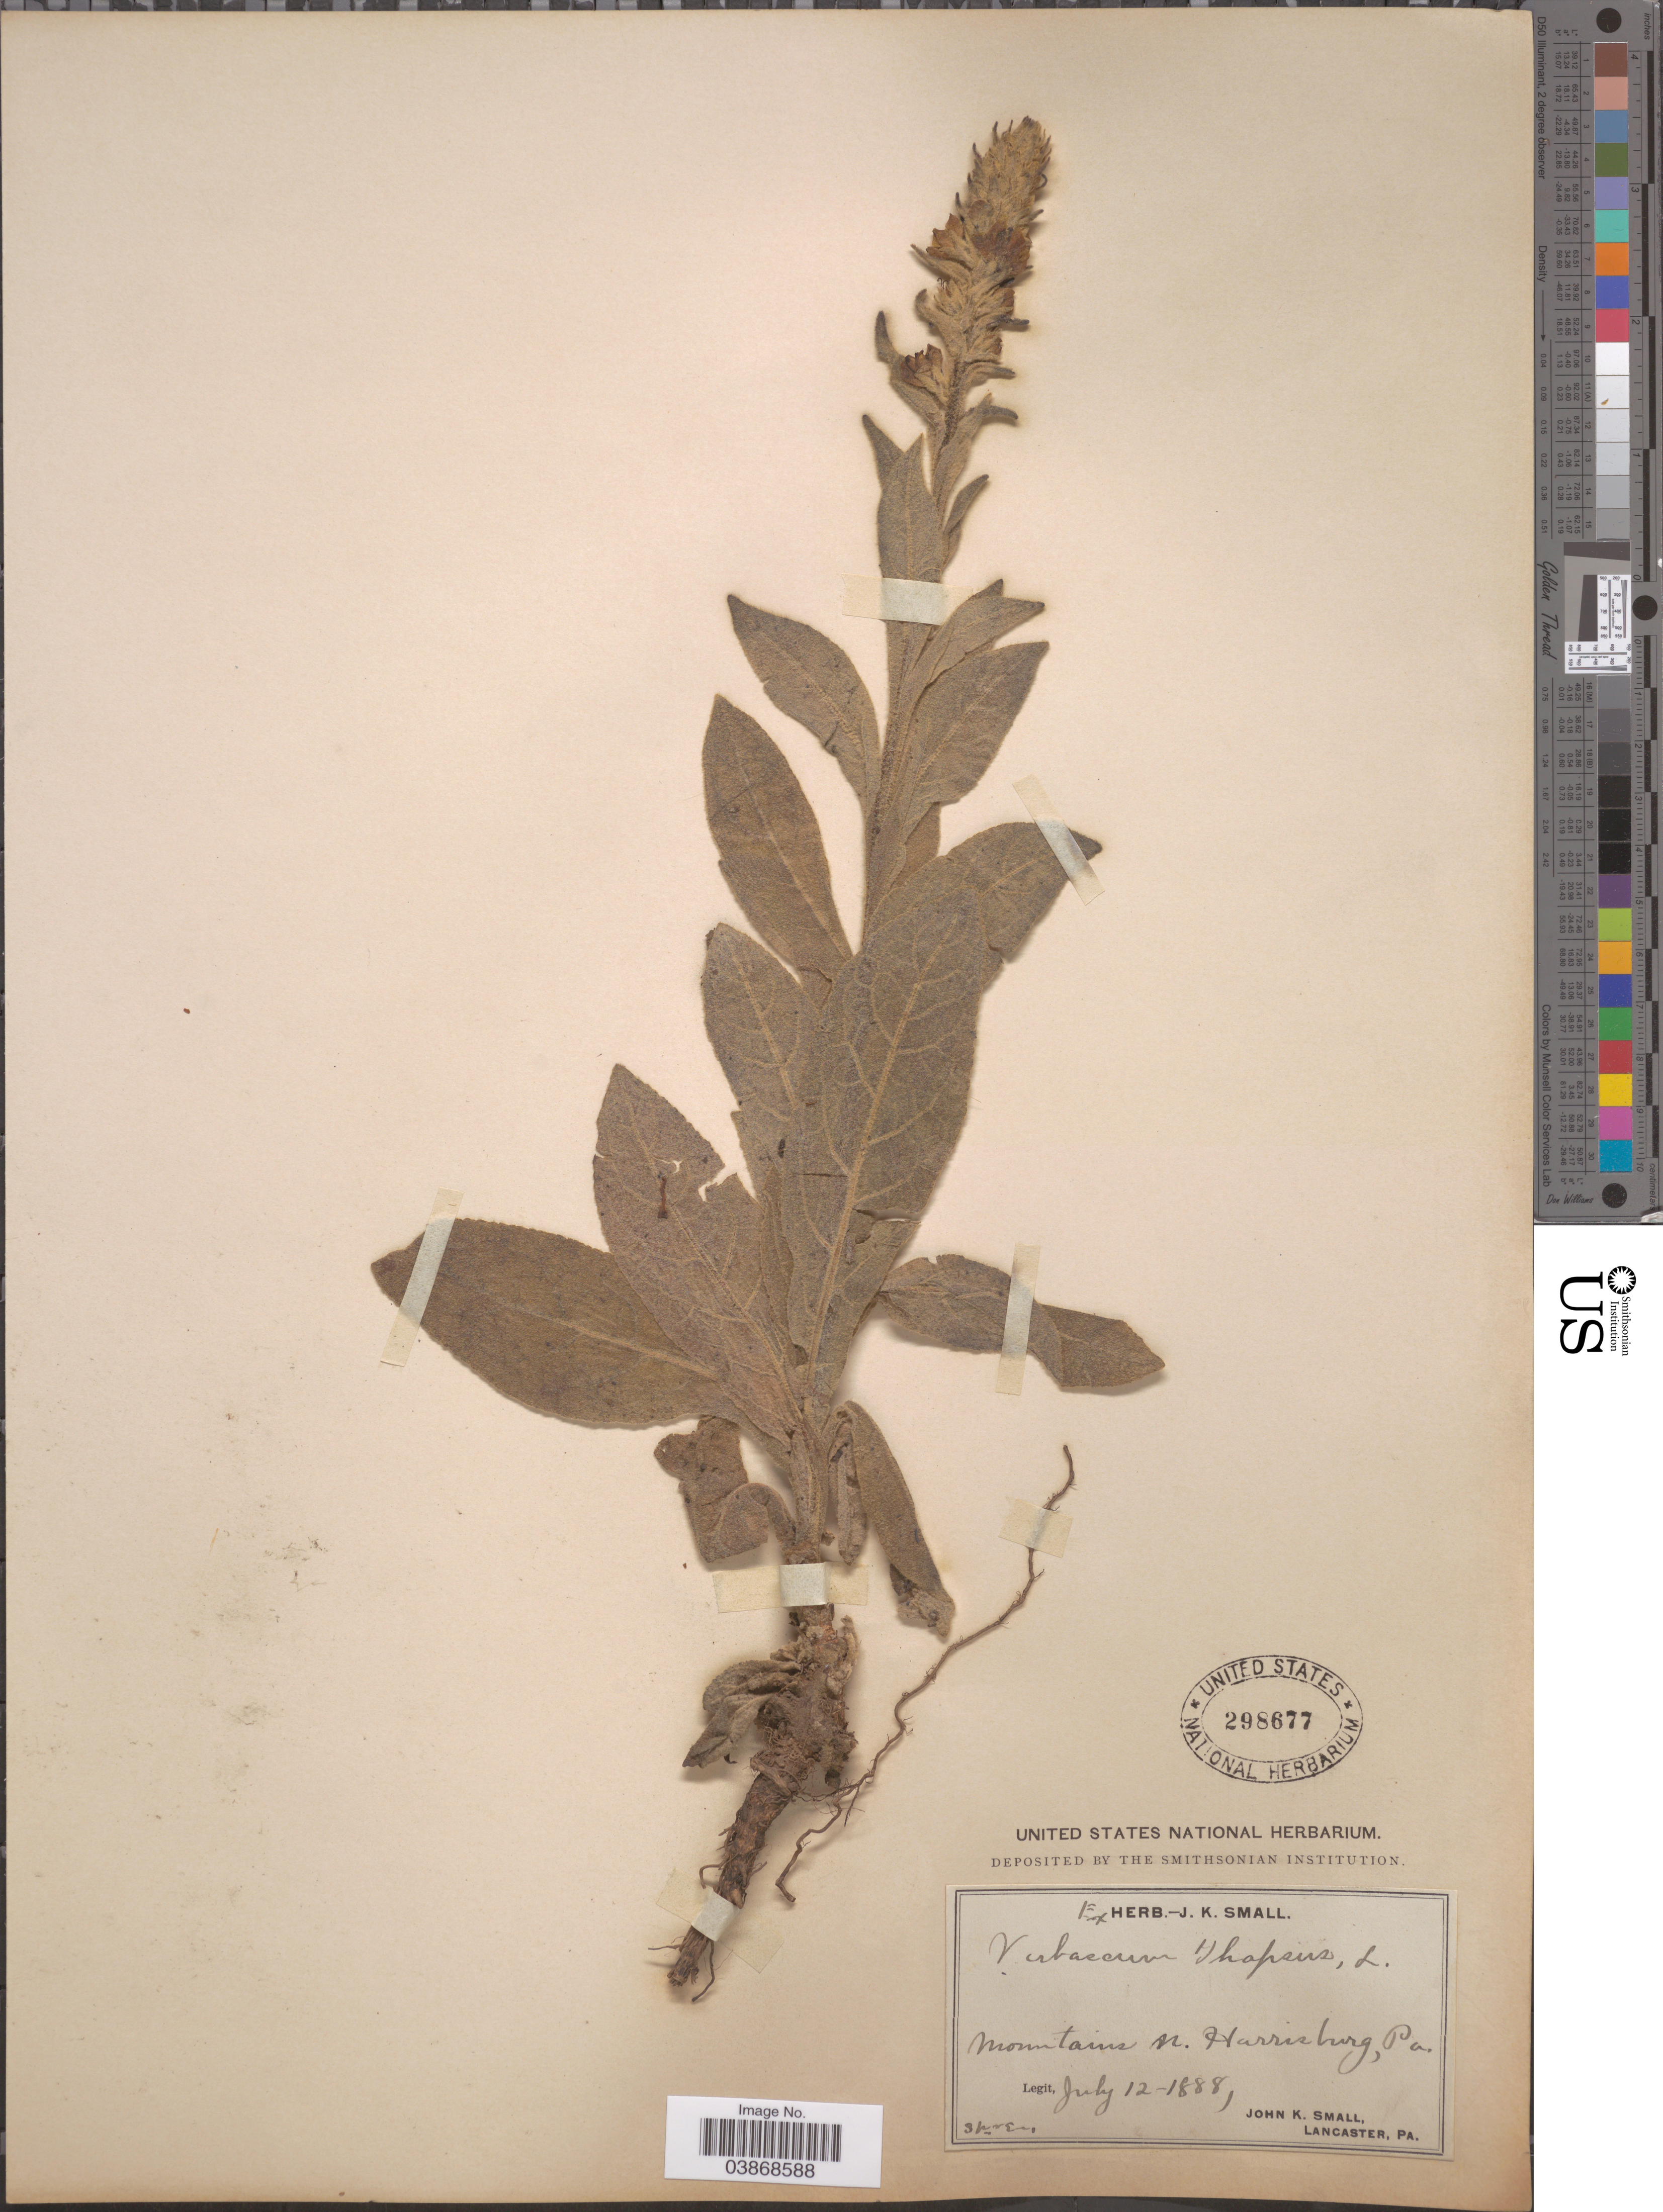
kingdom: Plantae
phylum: Tracheophyta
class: Magnoliopsida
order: Lamiales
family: Scrophulariaceae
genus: Verbascum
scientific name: Verbascum thapsus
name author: L.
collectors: J. K. Small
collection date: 1888-07-12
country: United States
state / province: Pennsylvania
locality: Mountains St. Harrisburg.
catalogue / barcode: US 298677